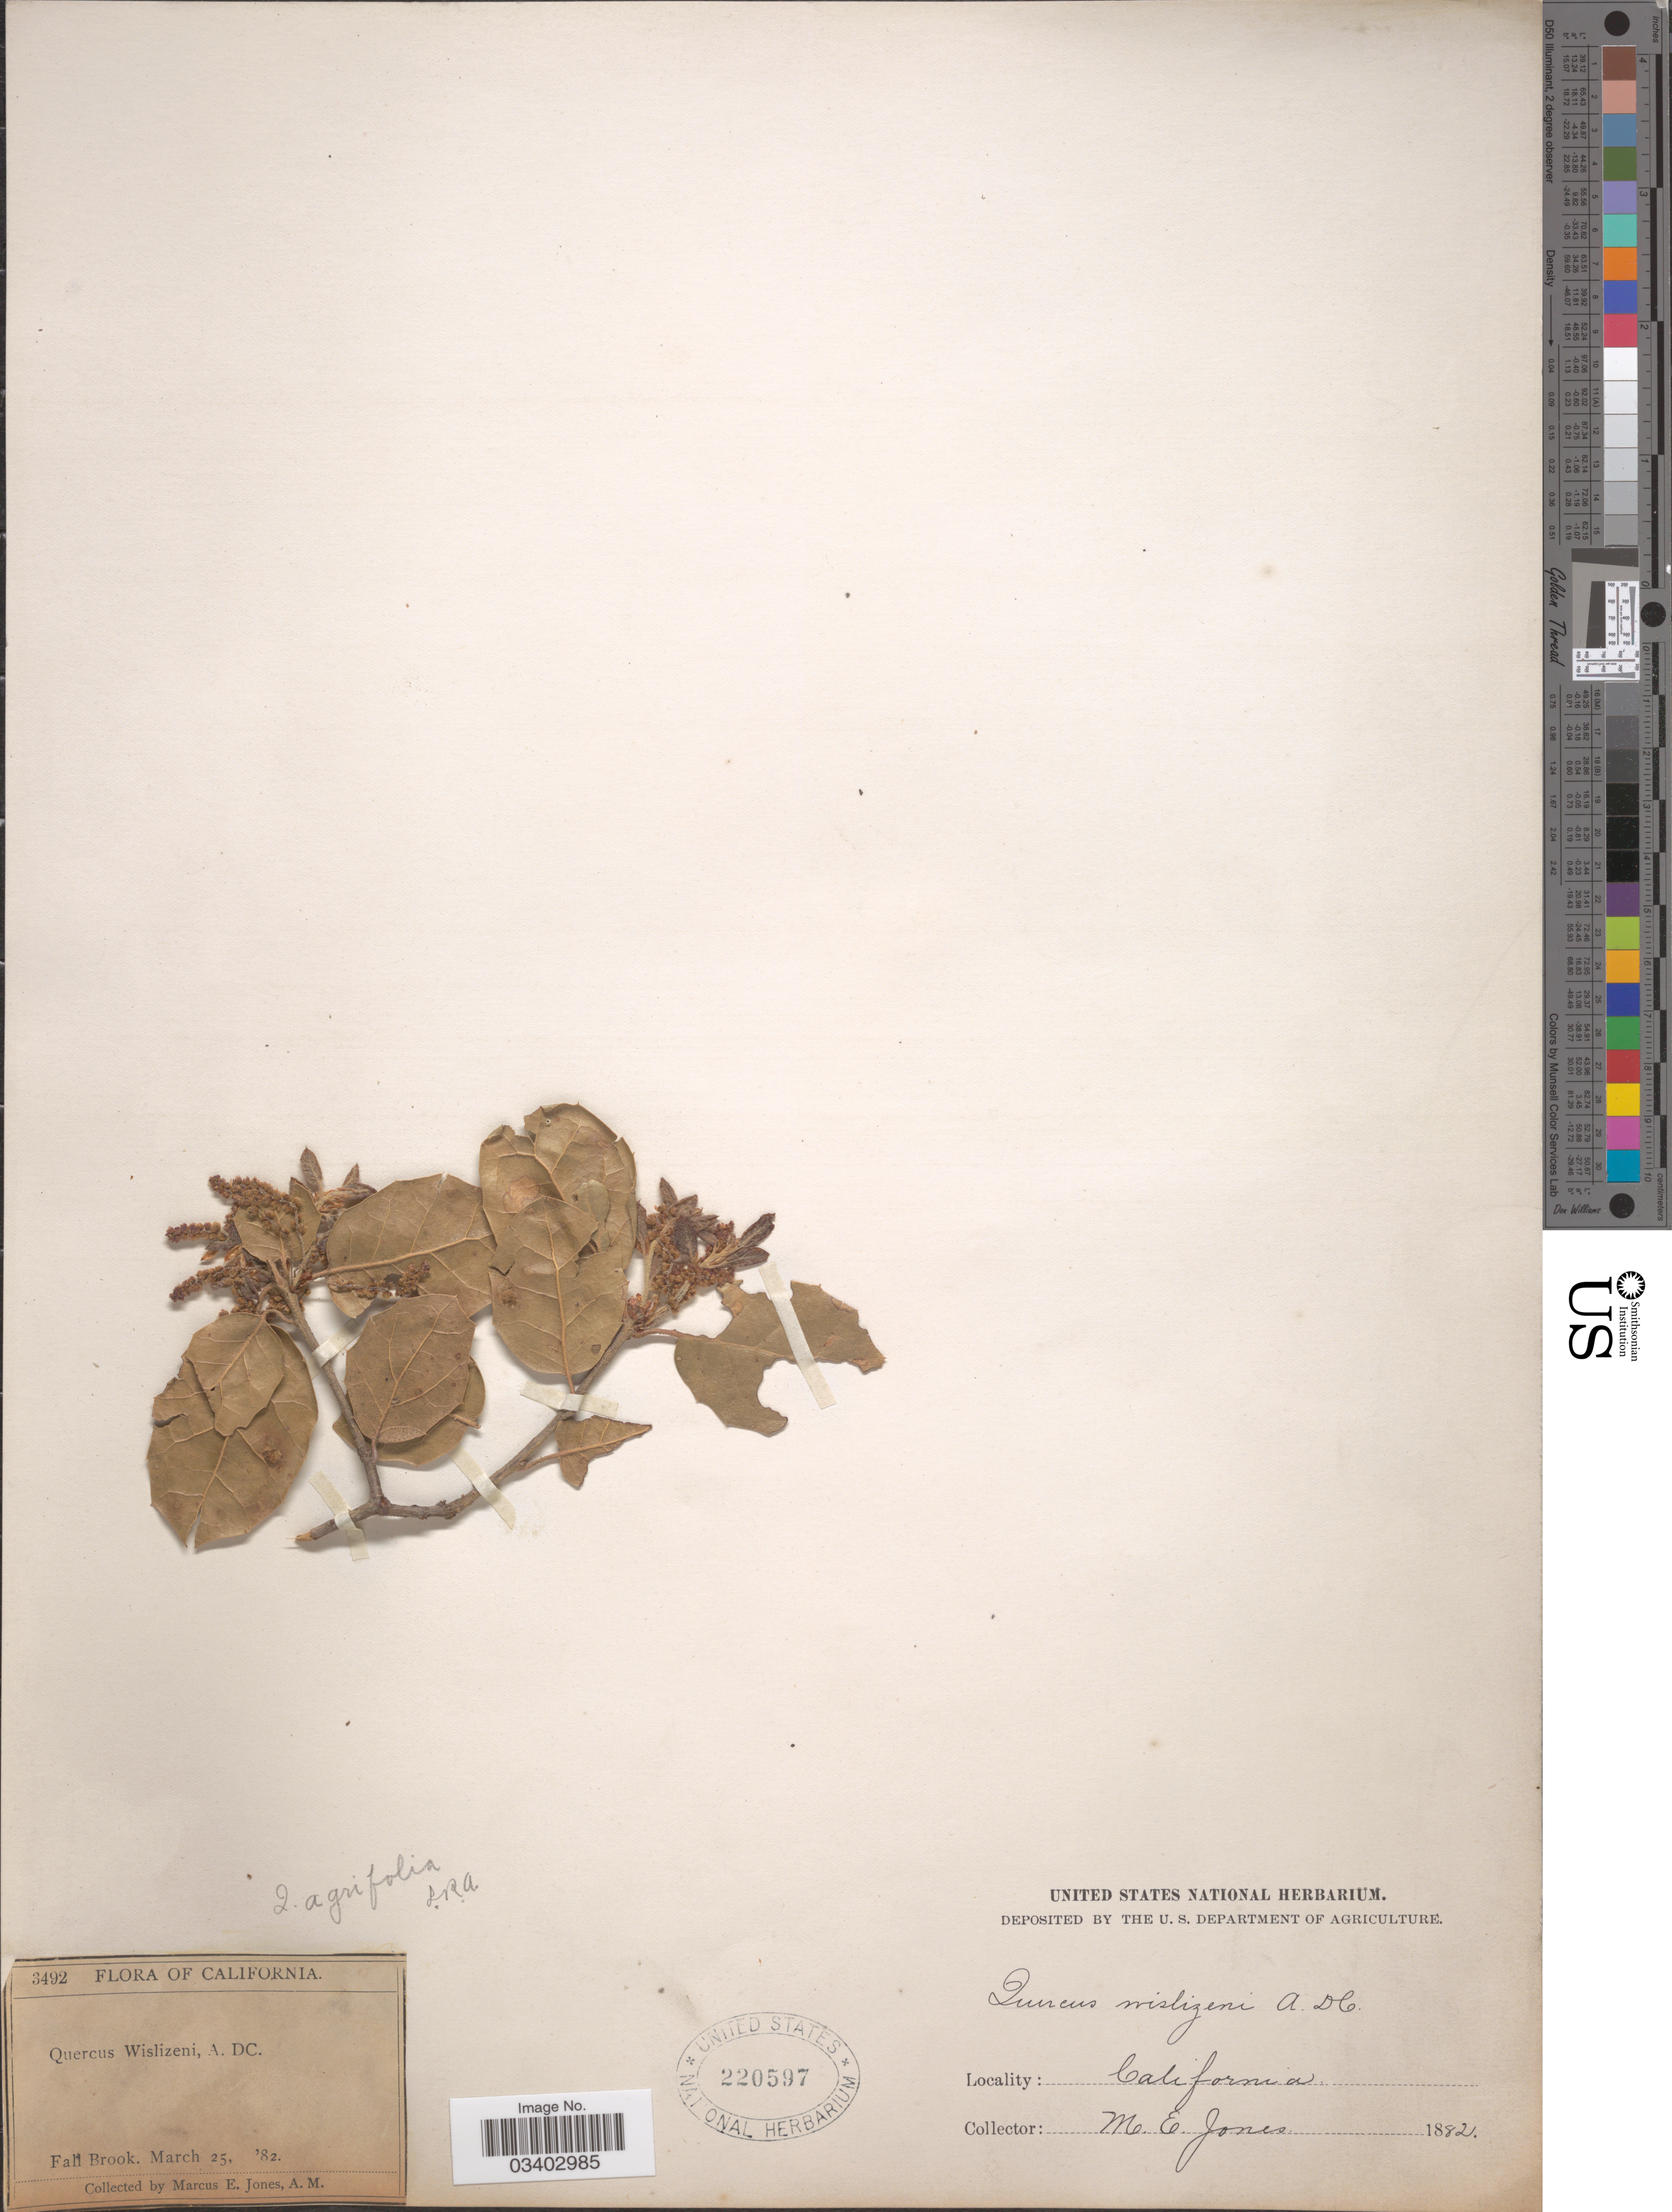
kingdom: Plantae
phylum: Tracheophyta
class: Magnoliopsida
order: Fagales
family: Fagaceae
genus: Quercus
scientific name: Quercus agrifolia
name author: Née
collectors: M. E. Jones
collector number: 3492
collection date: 1882-03-25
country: United States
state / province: California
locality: Fall Brook.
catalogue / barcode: US 220597